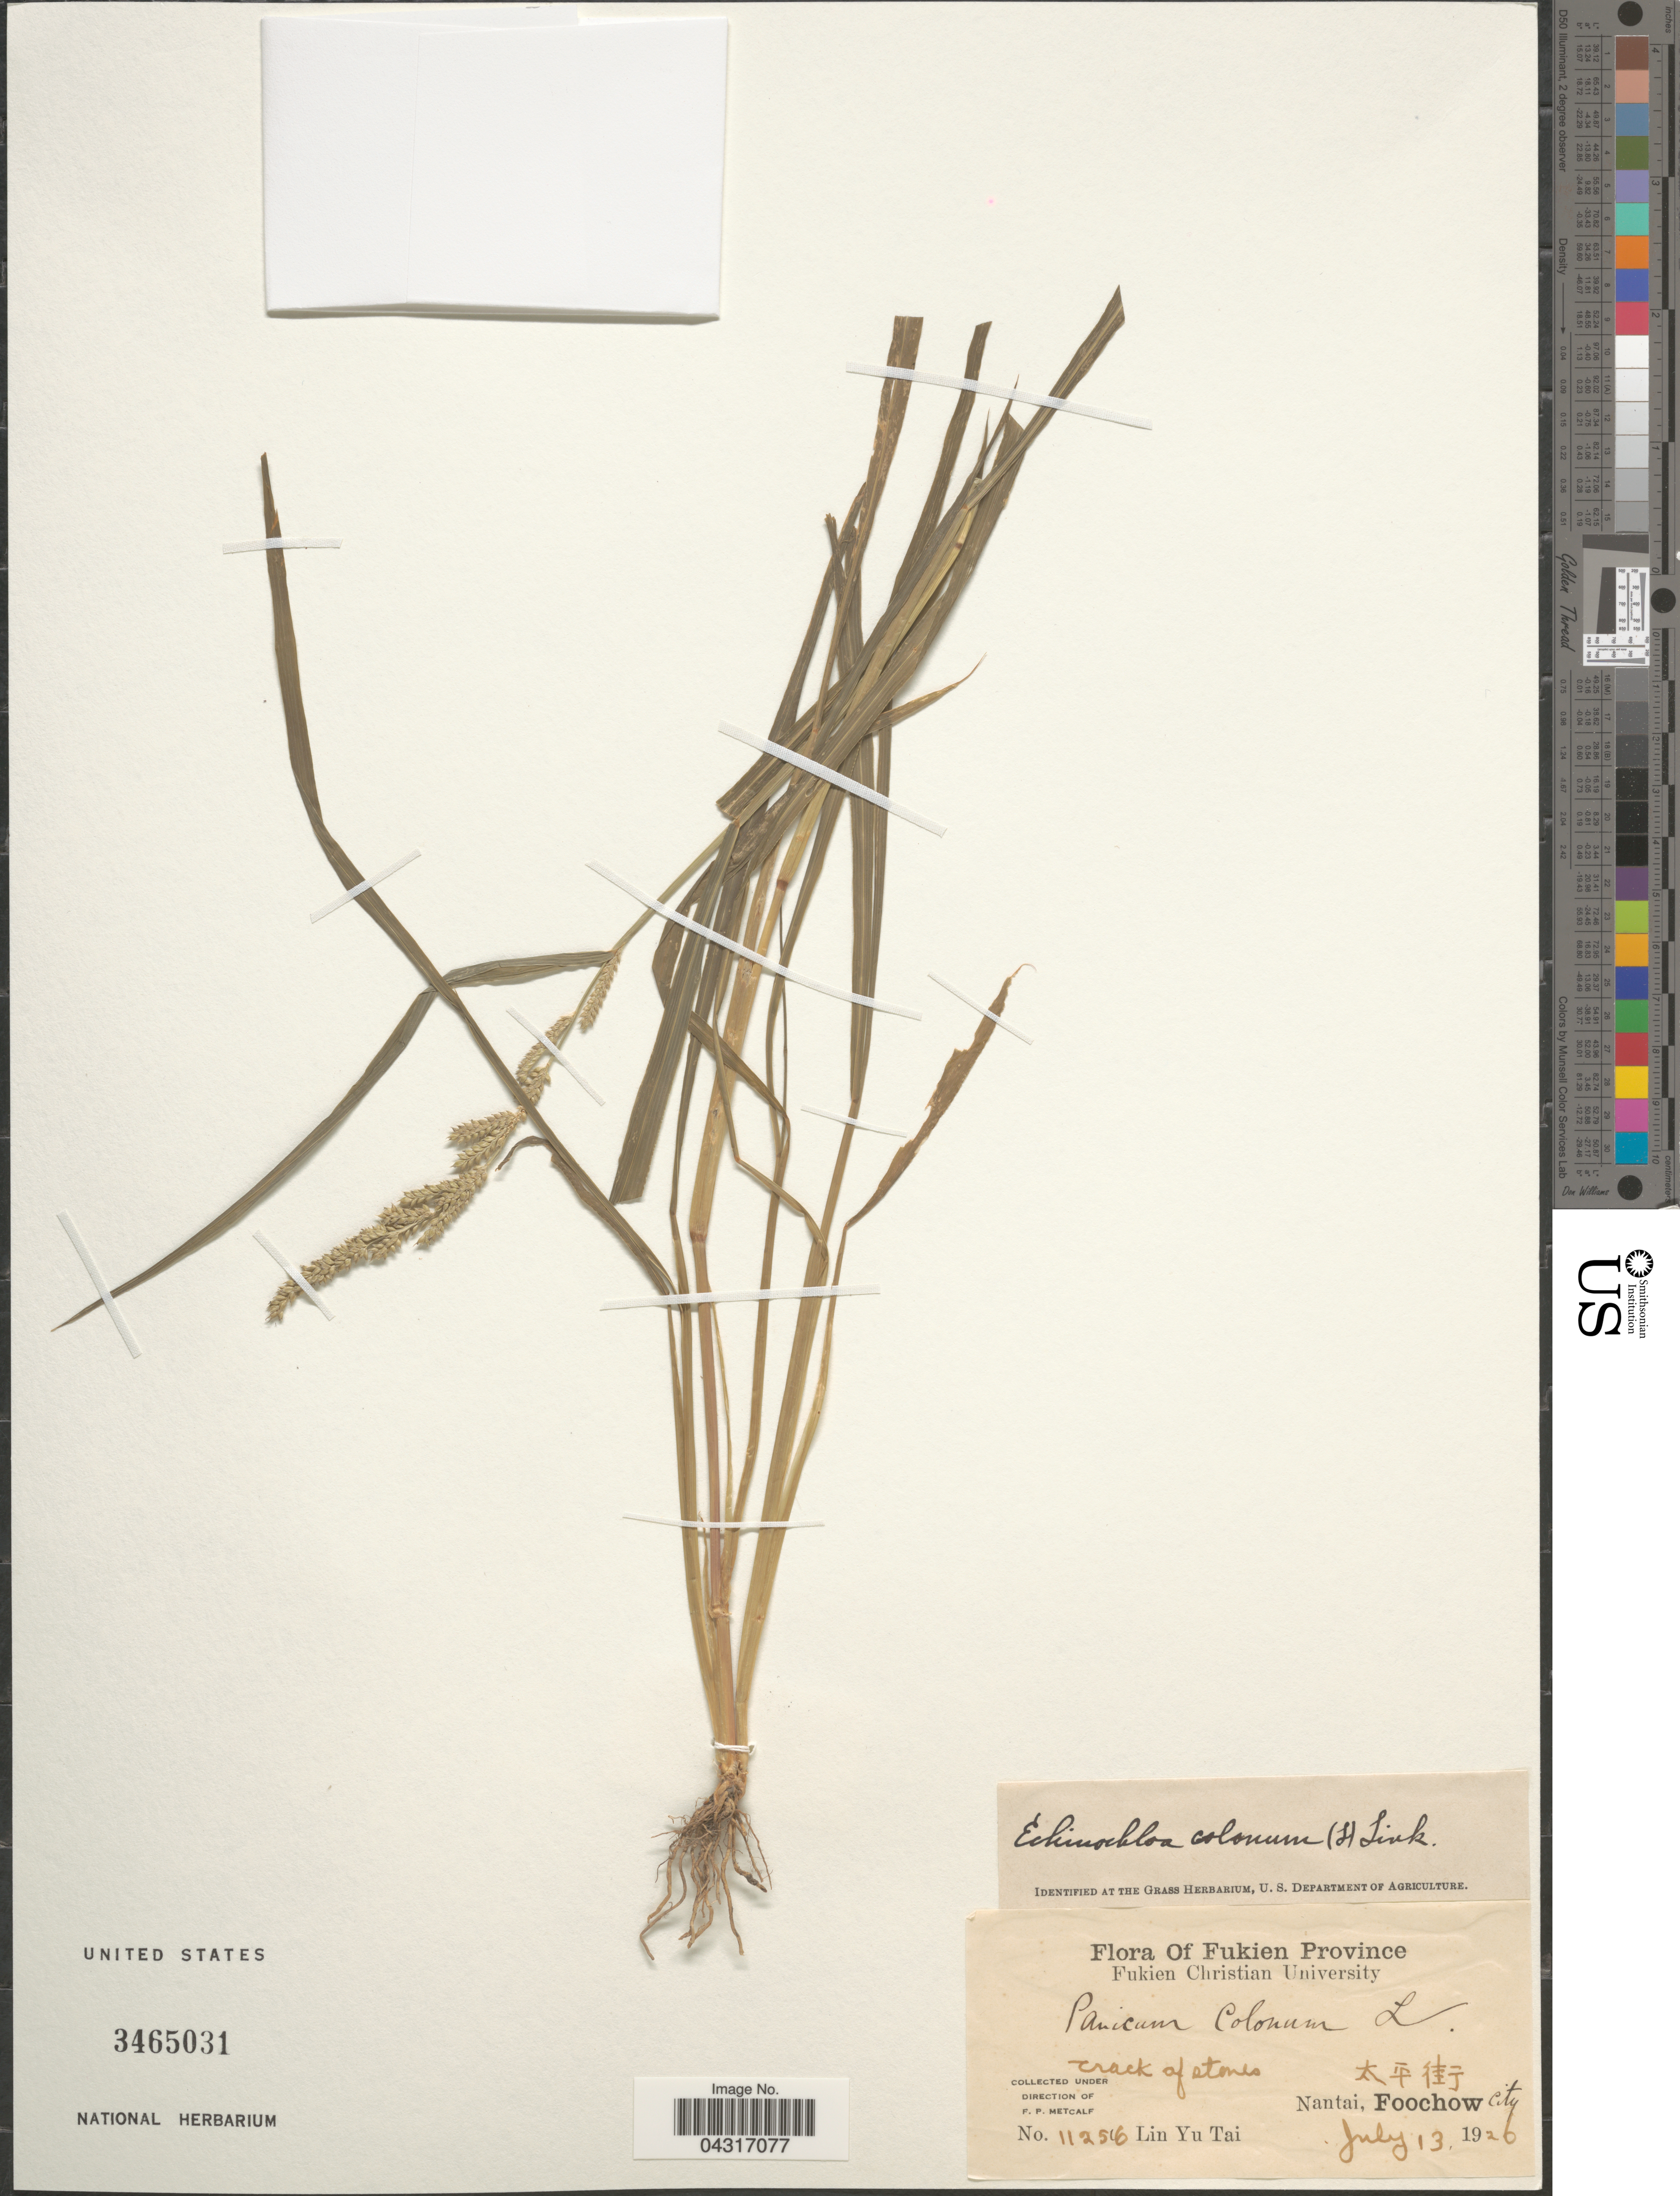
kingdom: Plantae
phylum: Tracheophyta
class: Liliopsida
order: Poales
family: Poaceae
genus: Echinochloa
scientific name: Echinochloa colona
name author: (L.) Link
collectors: L. Tai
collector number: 112516*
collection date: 1926-07-13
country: China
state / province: Fujian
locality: Fukien Province. Nantai, Foochow City.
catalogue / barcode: US 3465031